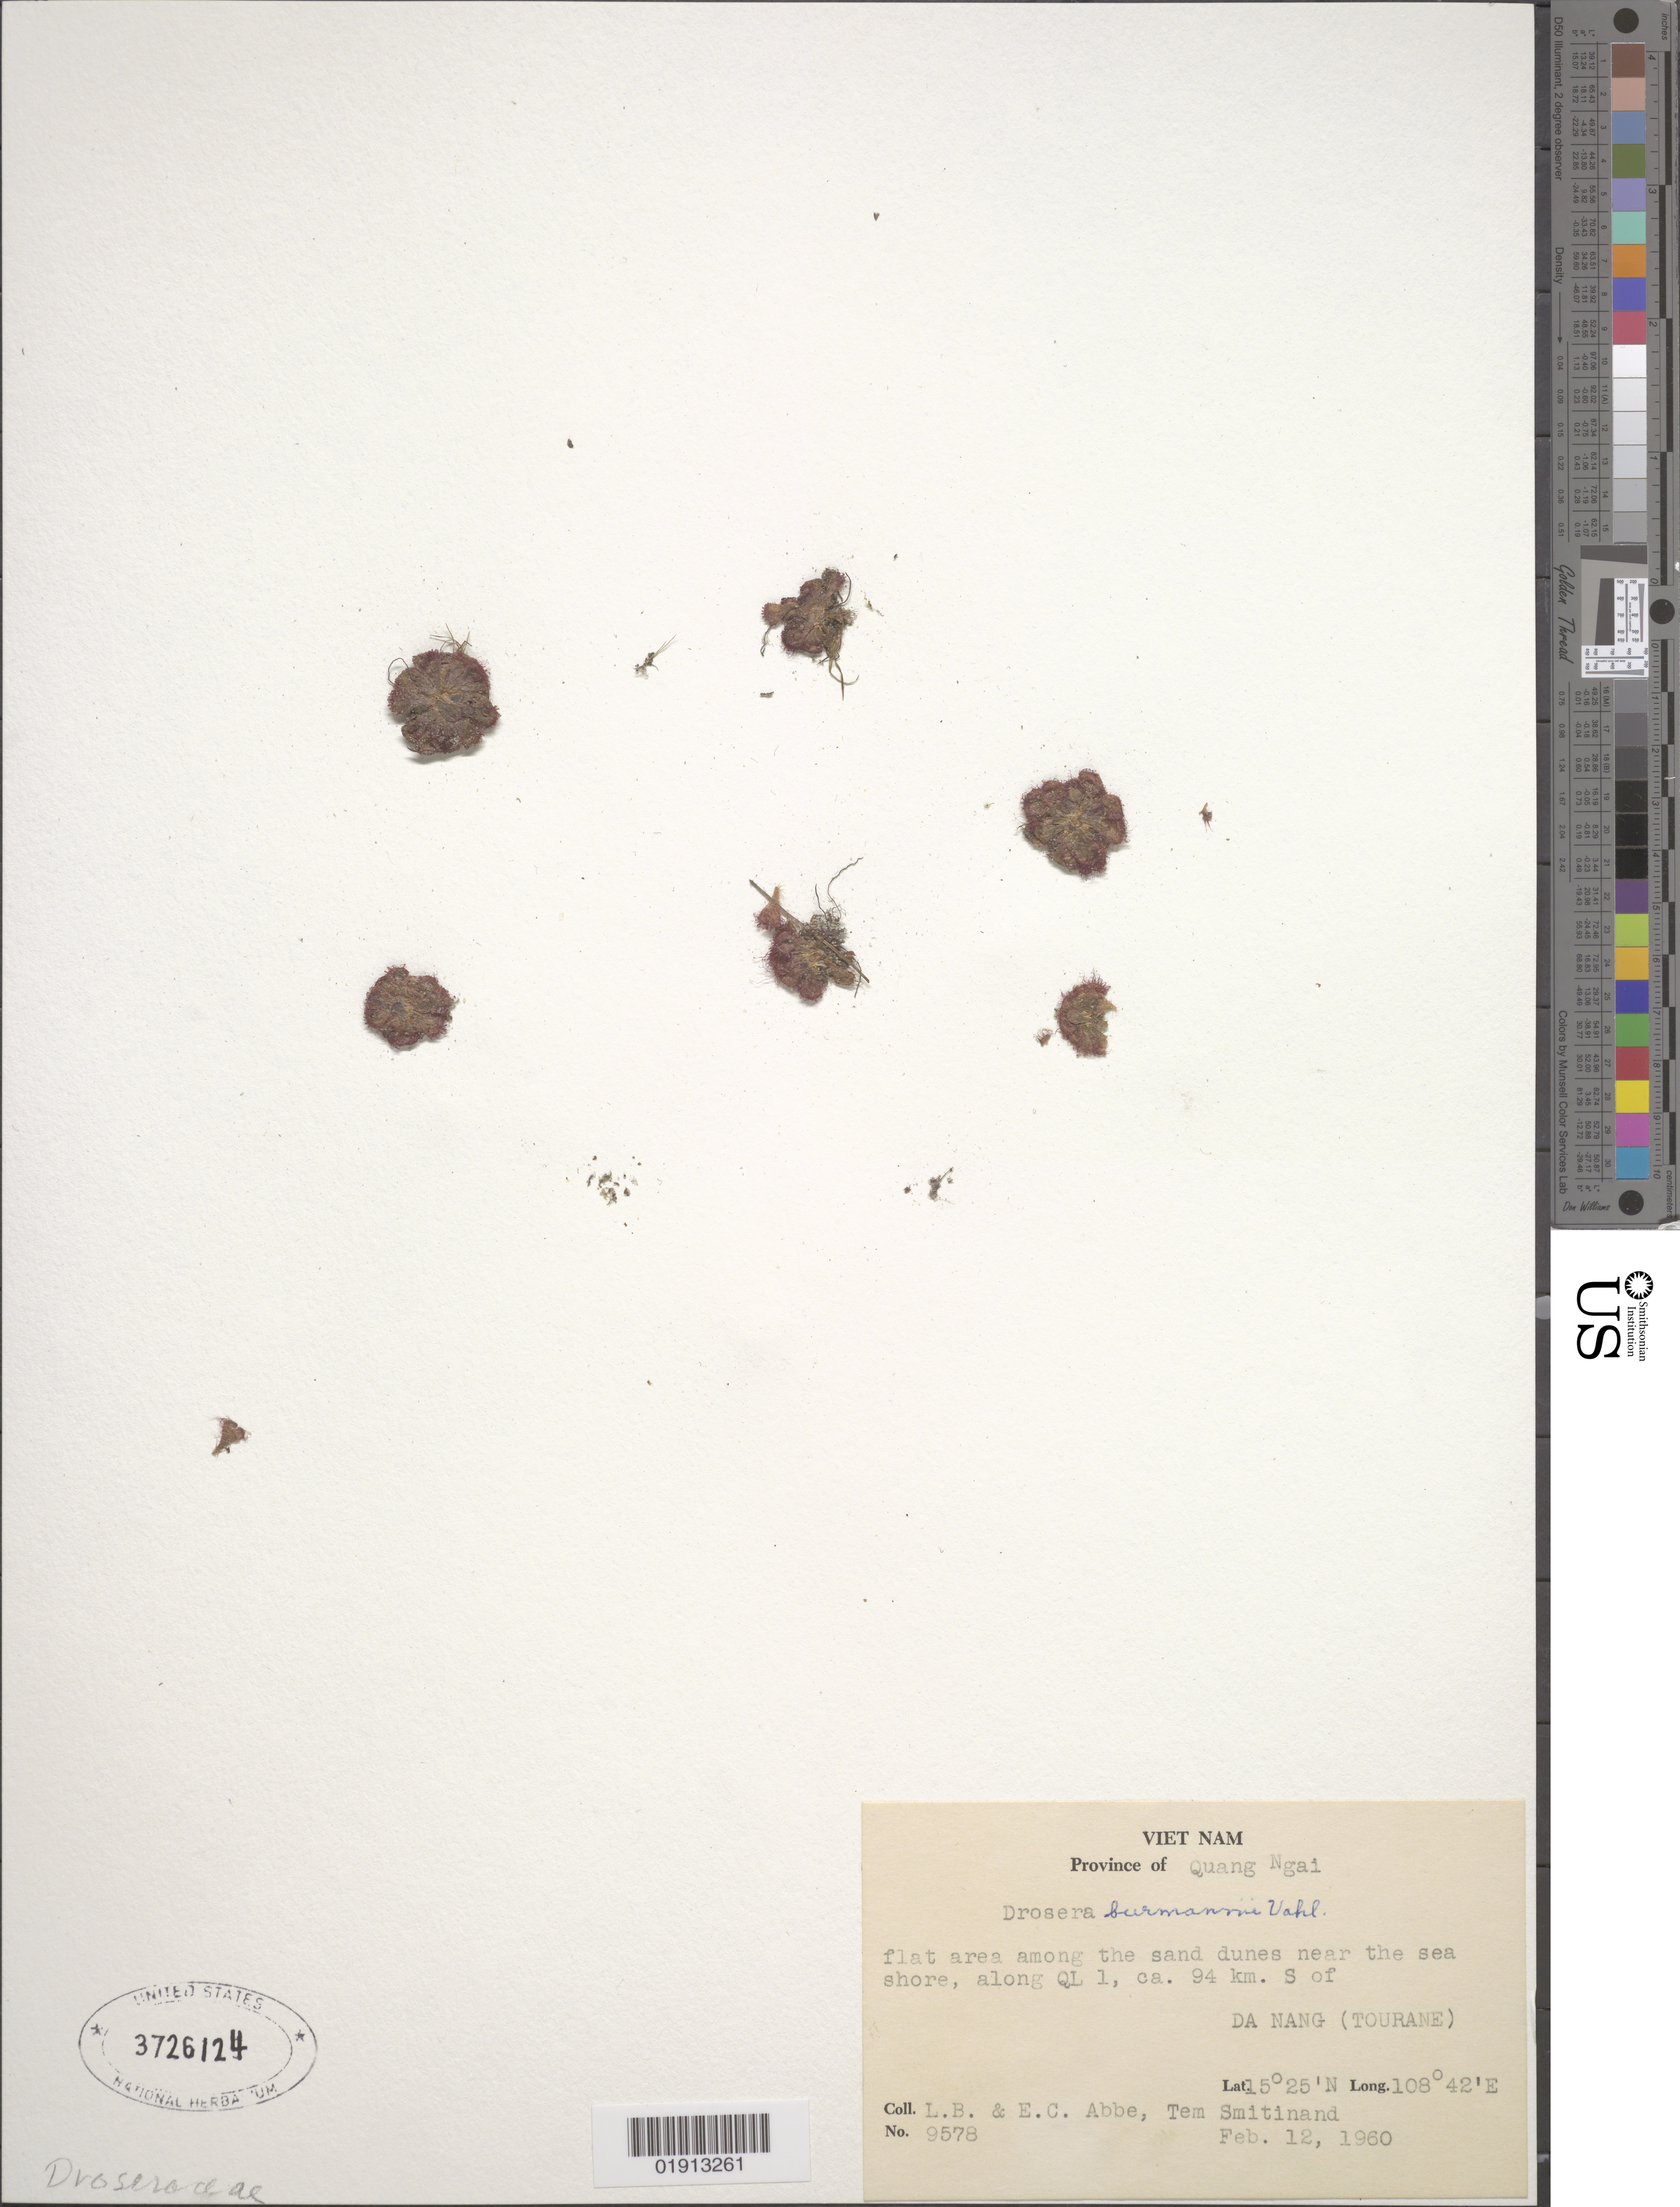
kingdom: Plantae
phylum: Tracheophyta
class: Magnoliopsida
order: Caryophyllales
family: Droseraceae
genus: Drosera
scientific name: Drosera burmannii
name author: Vahl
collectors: L. B. Abbe, E. C. Abbe & T. Smitinand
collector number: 9578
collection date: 1960-02-12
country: Vietnam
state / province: Quang Ngãi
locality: Along QL 1, ca. 94 km. S of Da Nang (Tourane), flat area among the sand dunes near the sea shore.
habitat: Flat area among the sand dunes near the sea shore.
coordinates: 5 25 N, 108 42 E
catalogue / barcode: US 3726124